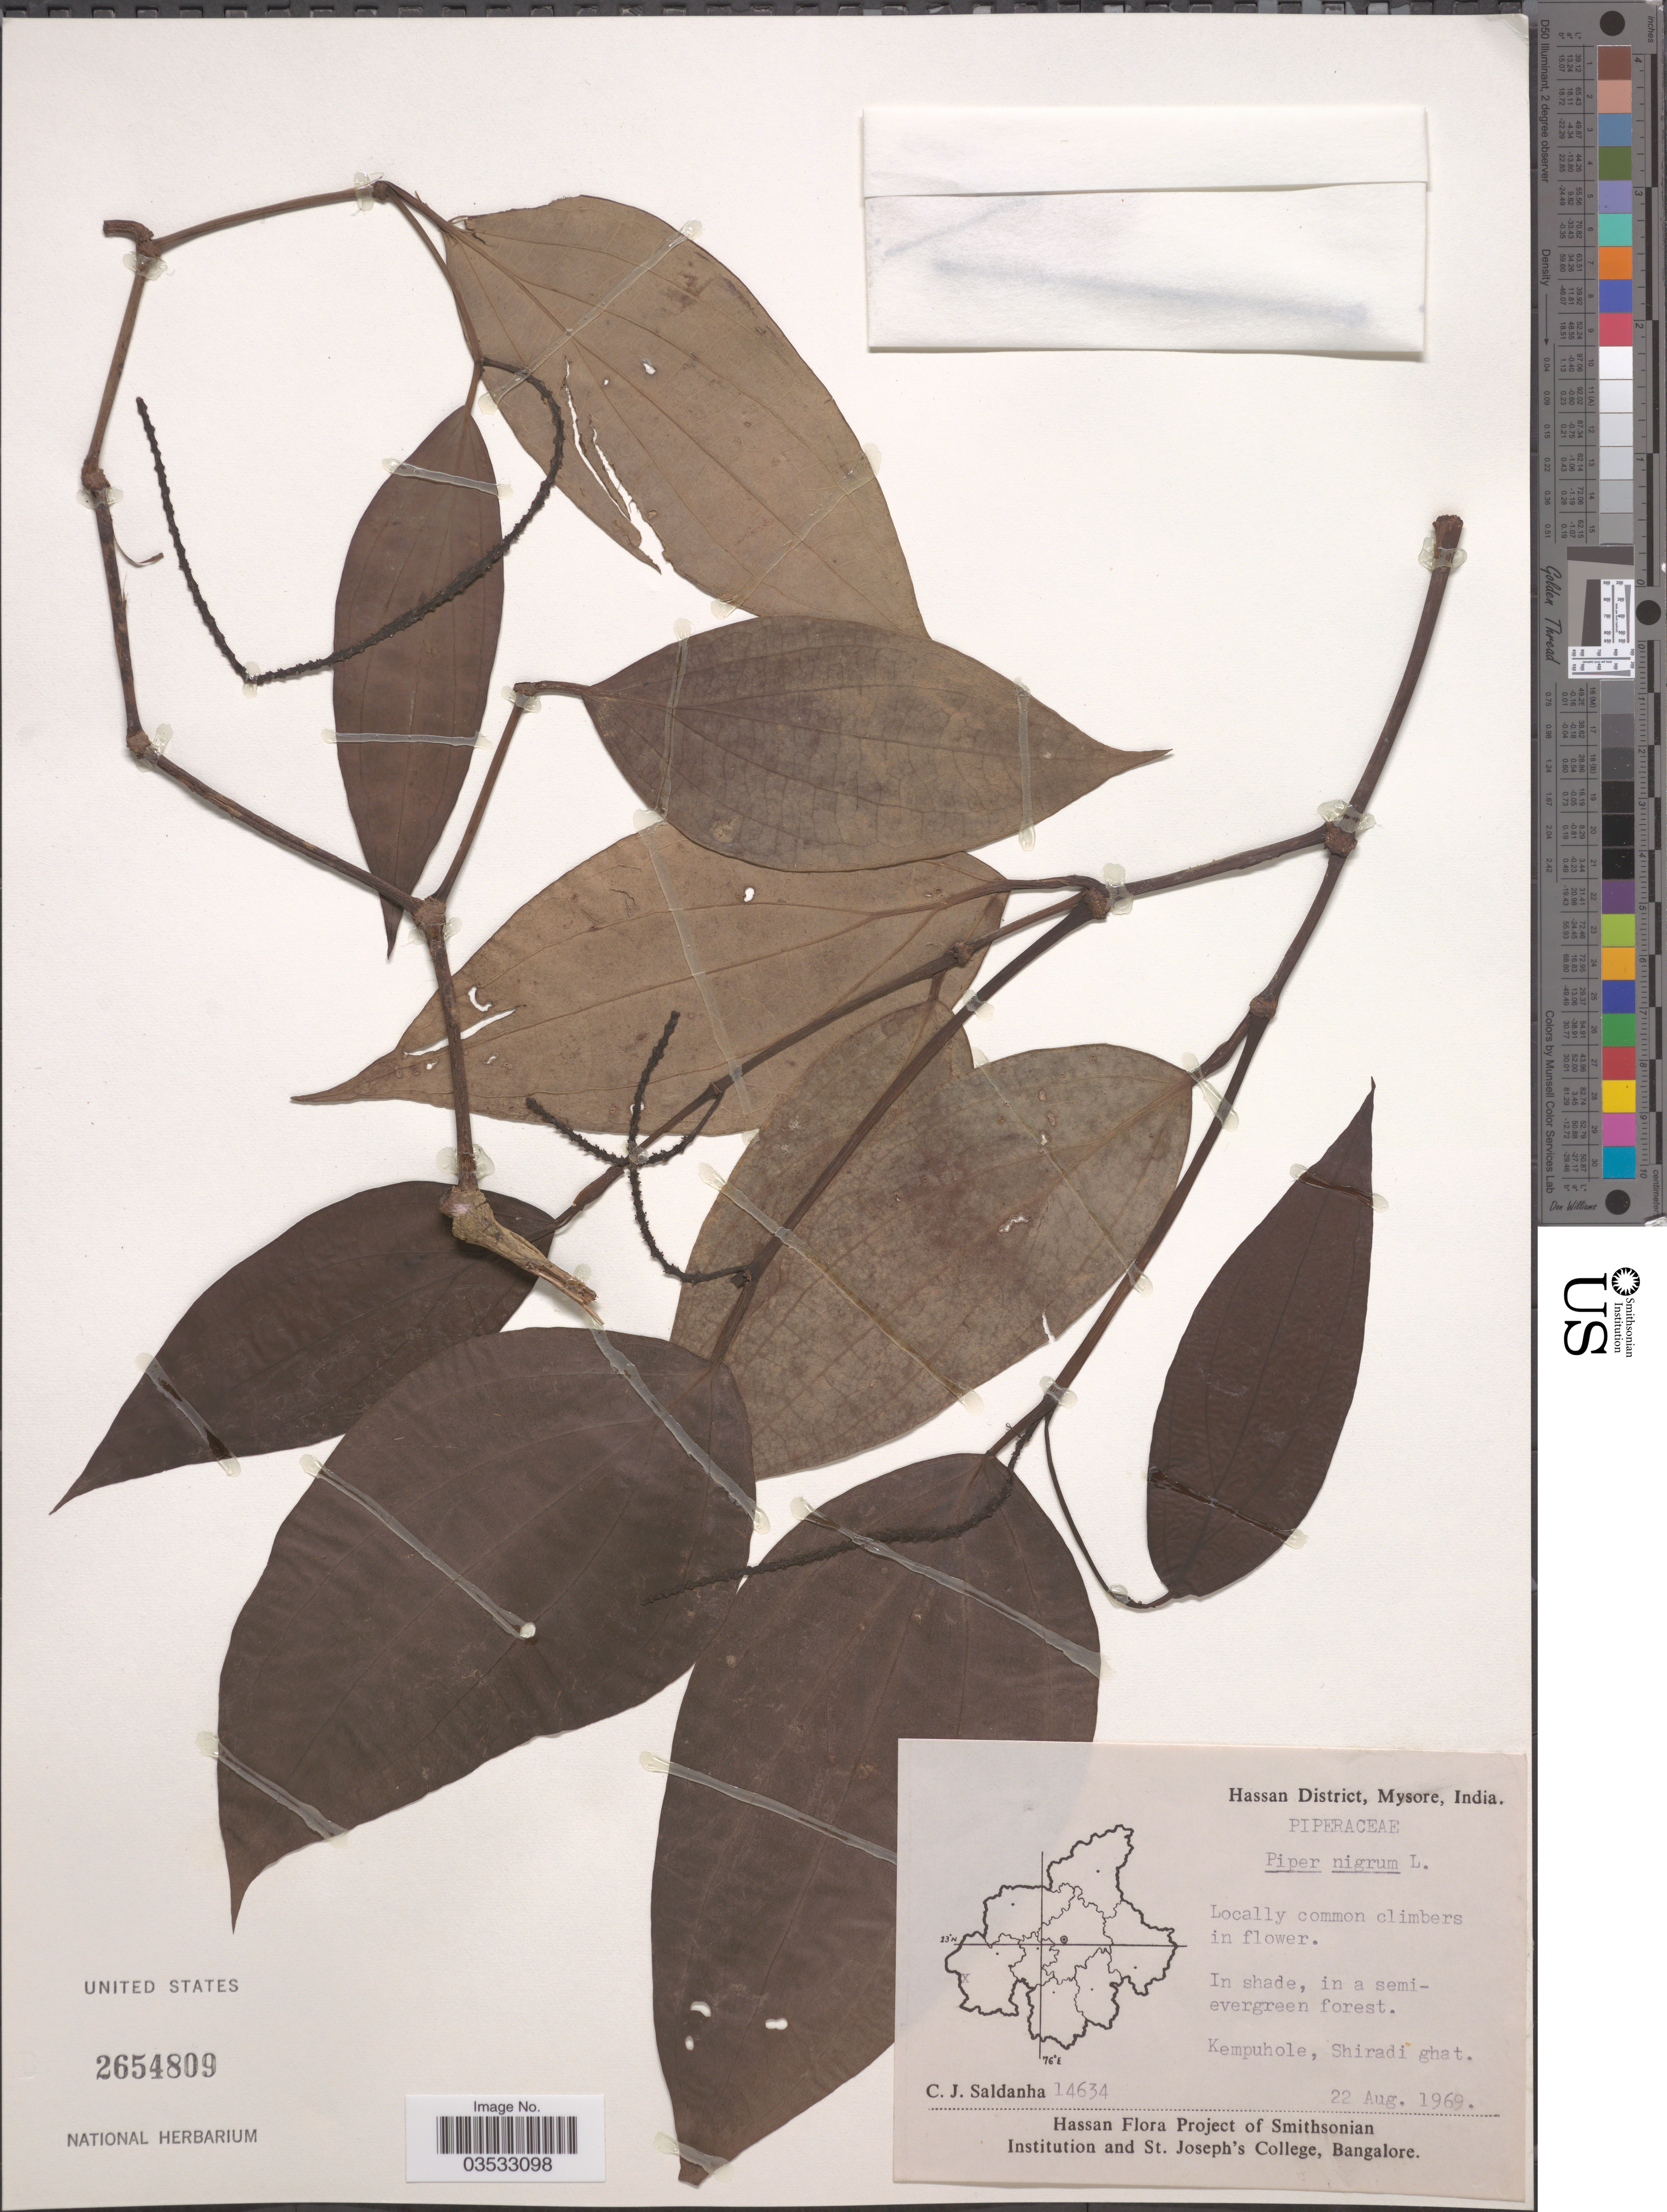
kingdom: Plantae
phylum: Tracheophyta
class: Magnoliopsida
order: Piperales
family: Piperaceae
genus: Piper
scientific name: Piper nigrum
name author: L.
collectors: C. J. Saldanha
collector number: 14634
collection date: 1969-08-22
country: India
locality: Hassan District, Mysore. Kempuhole, Shiradi ghat.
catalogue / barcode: US 2654809